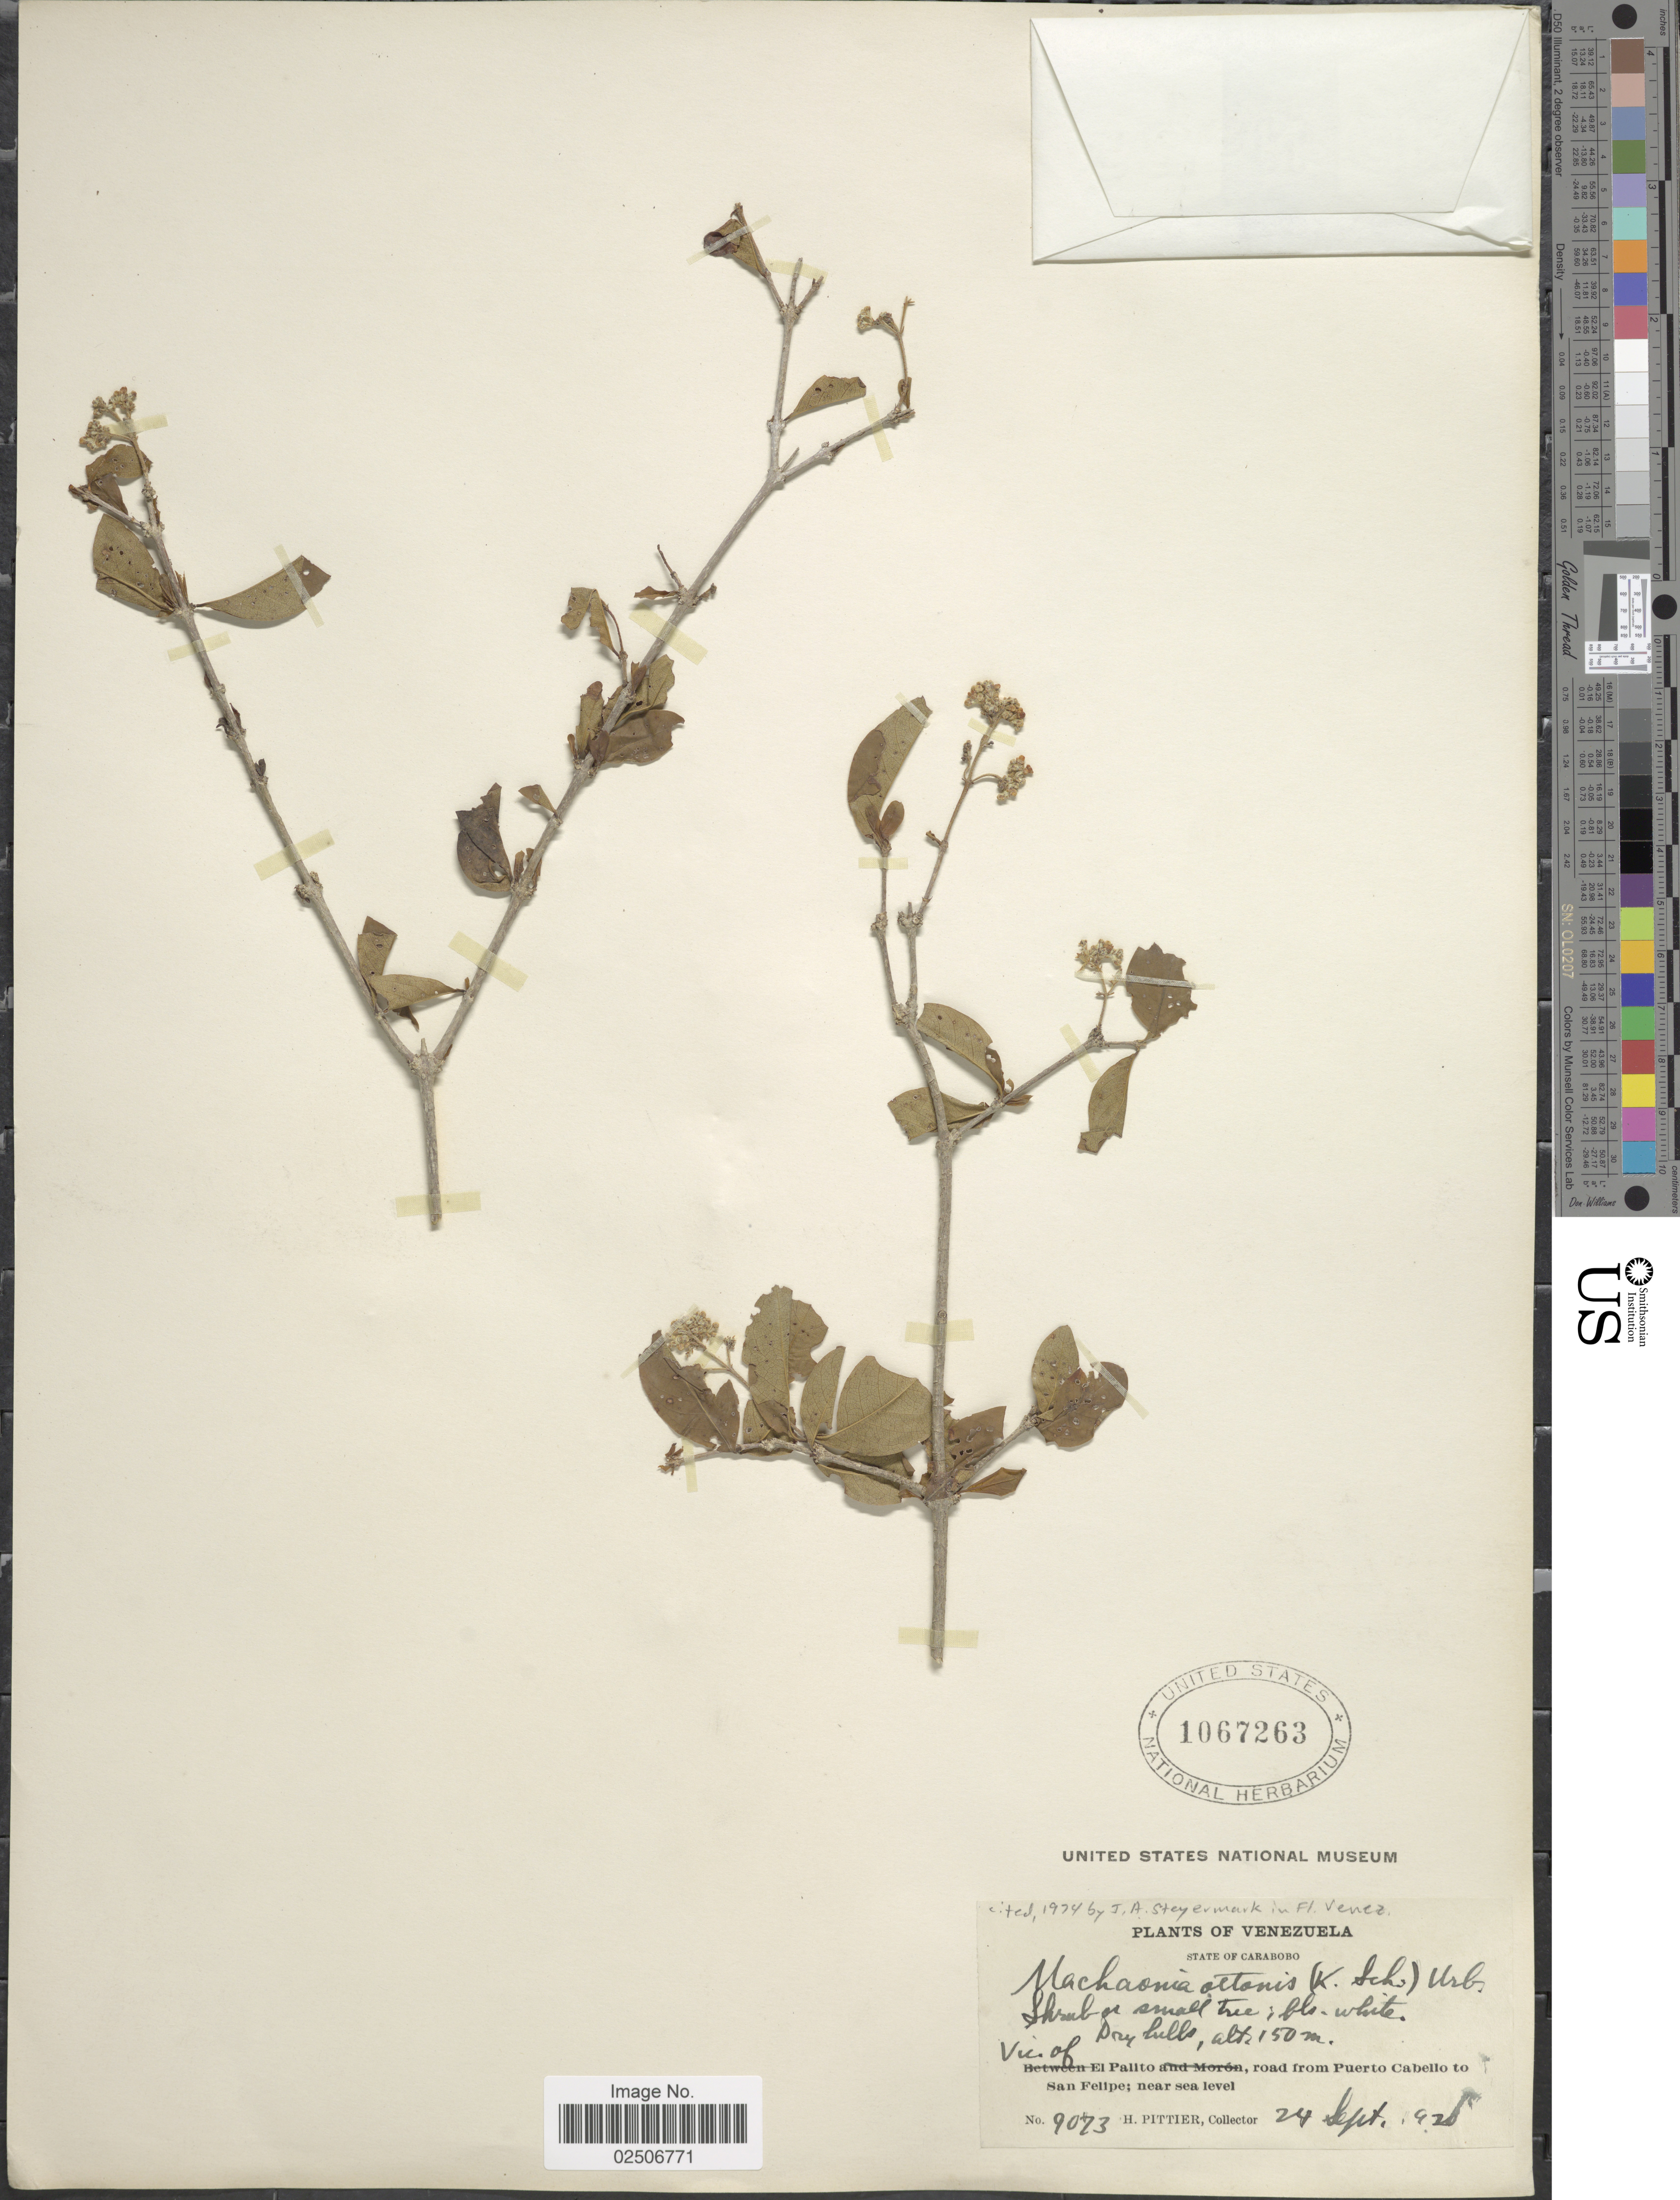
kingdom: Plantae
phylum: Tracheophyta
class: Magnoliopsida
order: Gentianales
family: Rubiaceae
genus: Machaonia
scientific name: Machaonia ottonis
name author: (K. Schum.) Urb.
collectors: H. F. Pittier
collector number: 9073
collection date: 1926-09-24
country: Venezuela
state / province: Carabobo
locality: Vic.of El Palito, road from Puerto Cabeilo to San Felipe, dry hills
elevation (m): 150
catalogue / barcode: US 1067263